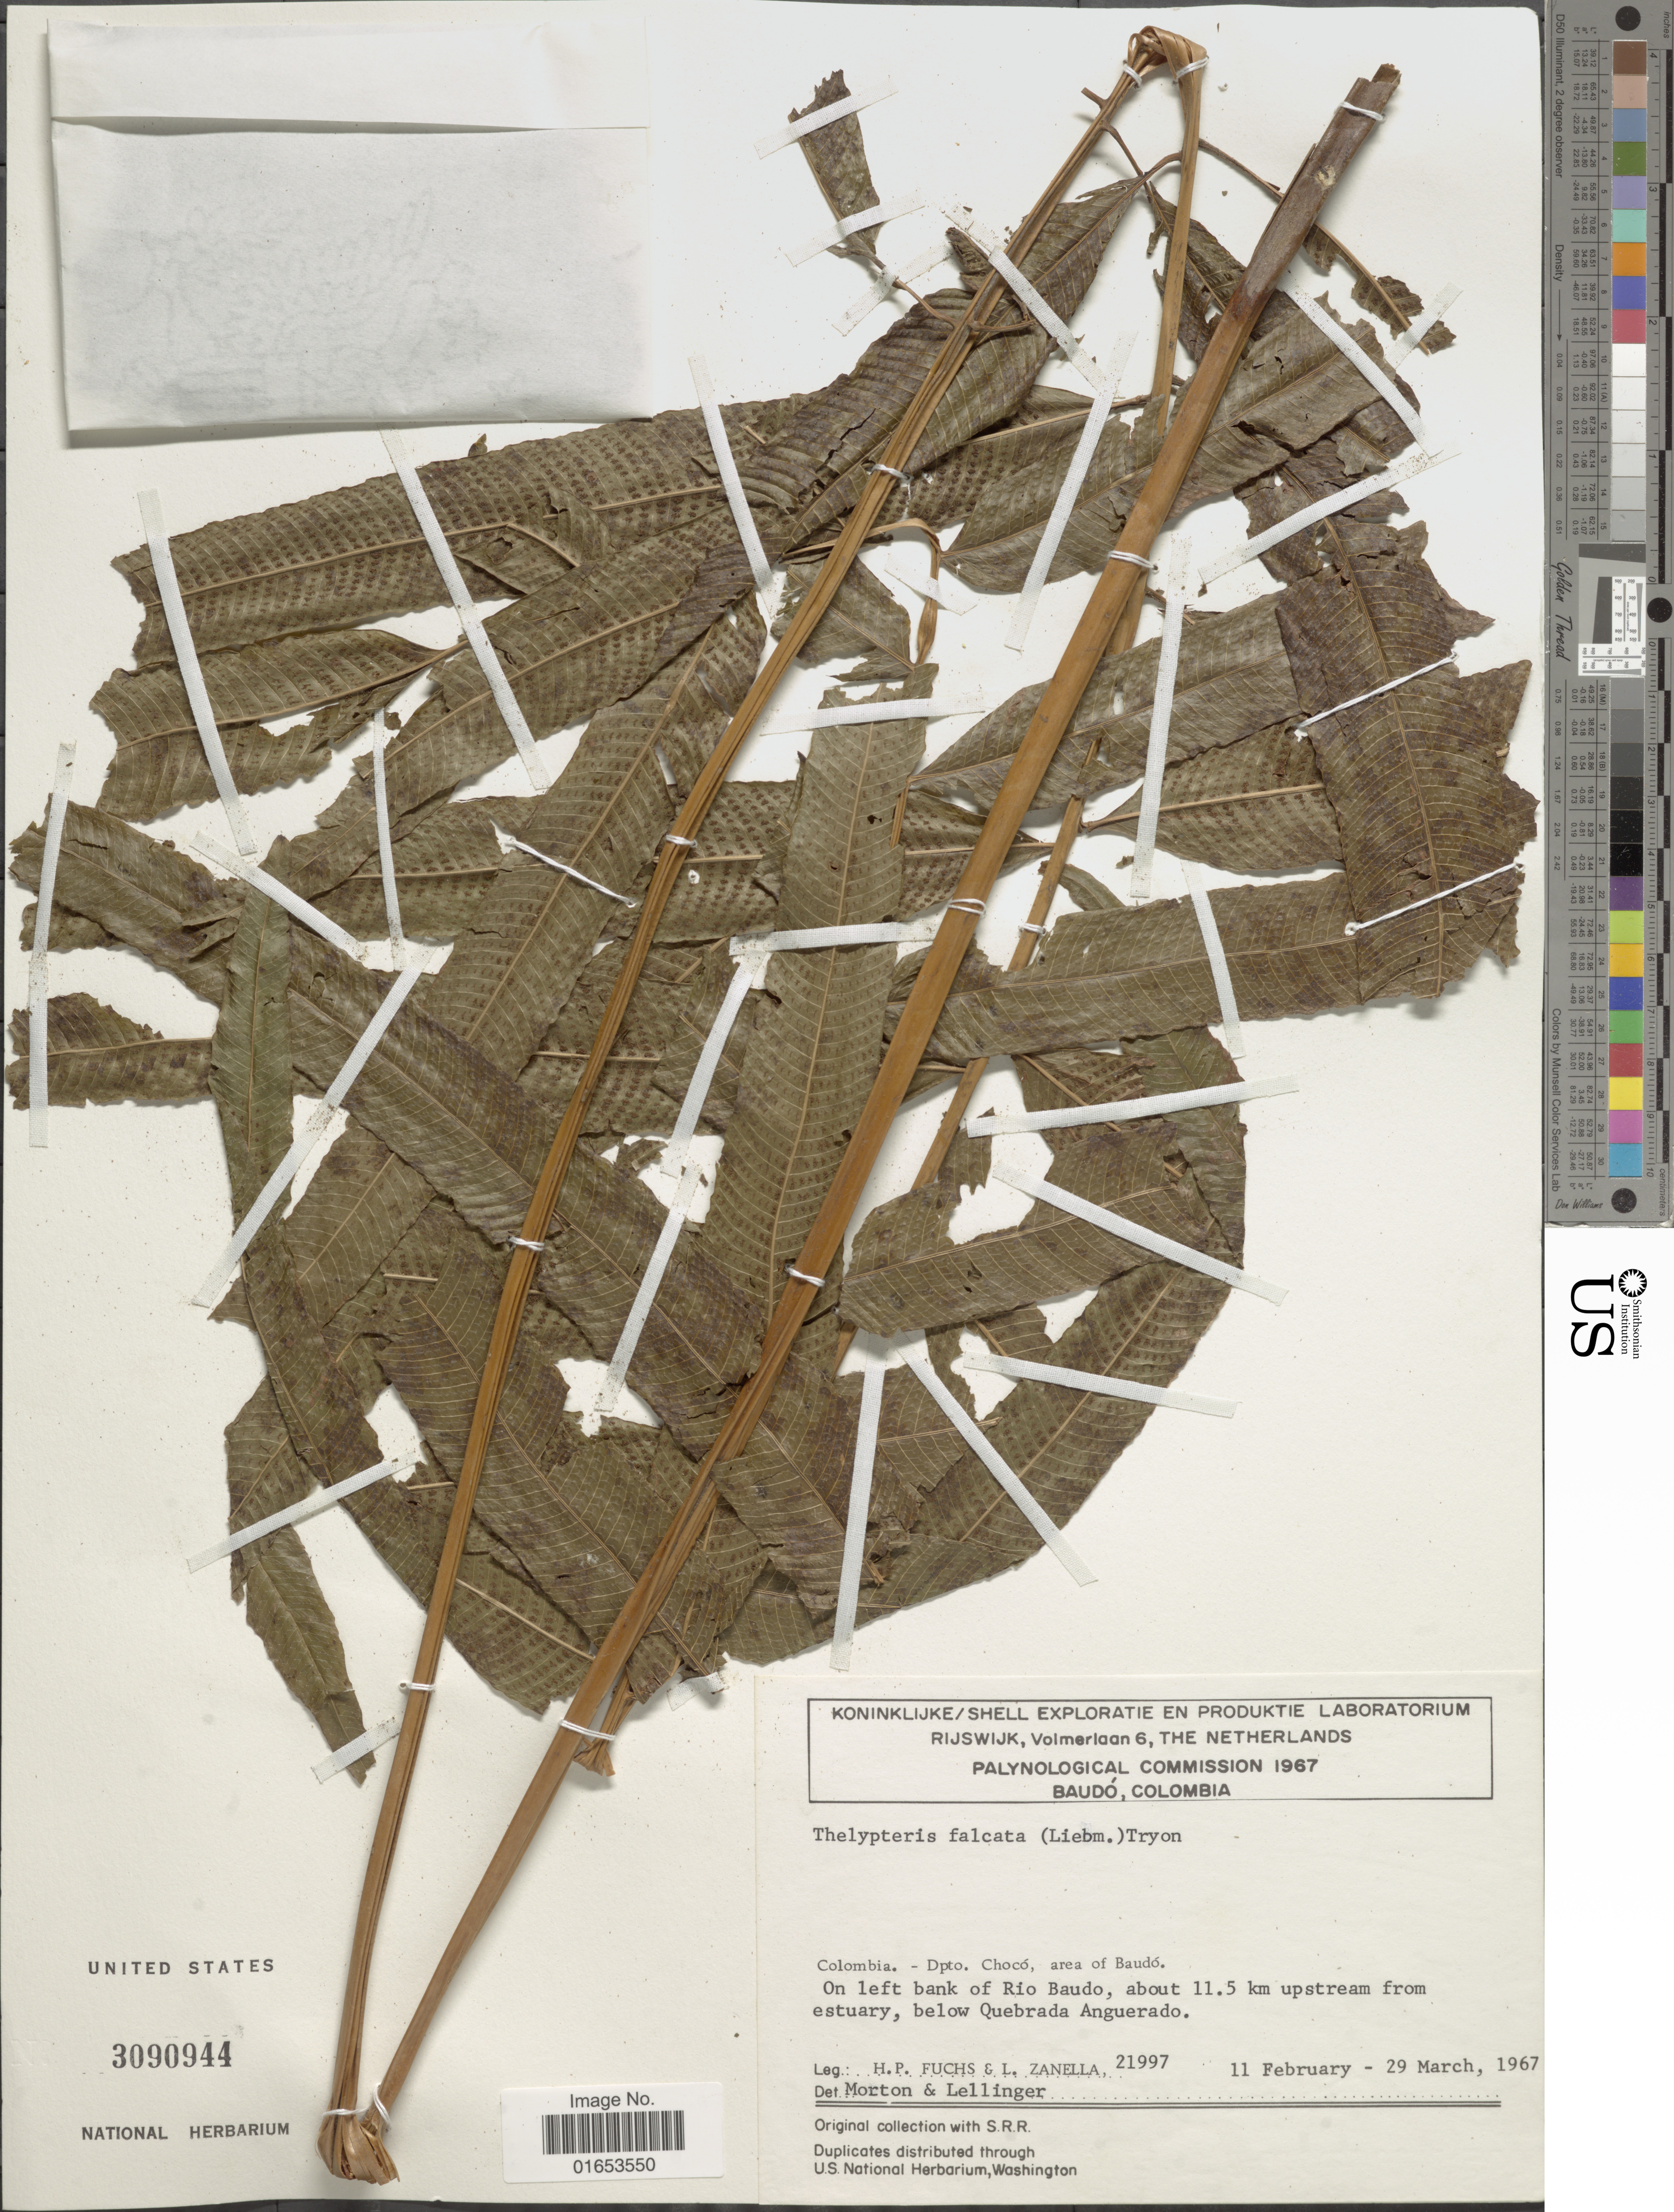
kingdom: Plantae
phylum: Tracheophyta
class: Polypodiopsida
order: Polypodiales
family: Thelypteridaceae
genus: Meniscium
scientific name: Meniscium falcatum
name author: Liebm.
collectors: H. P. Fuchs & L. Zanella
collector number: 21997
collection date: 1967-02-11/1967-03-29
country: Colombia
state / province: Chocó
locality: On left bank of Rio Baudo, about 11.5 km upstream from estuary, below Quebrada Anguerado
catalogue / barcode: US 3090944